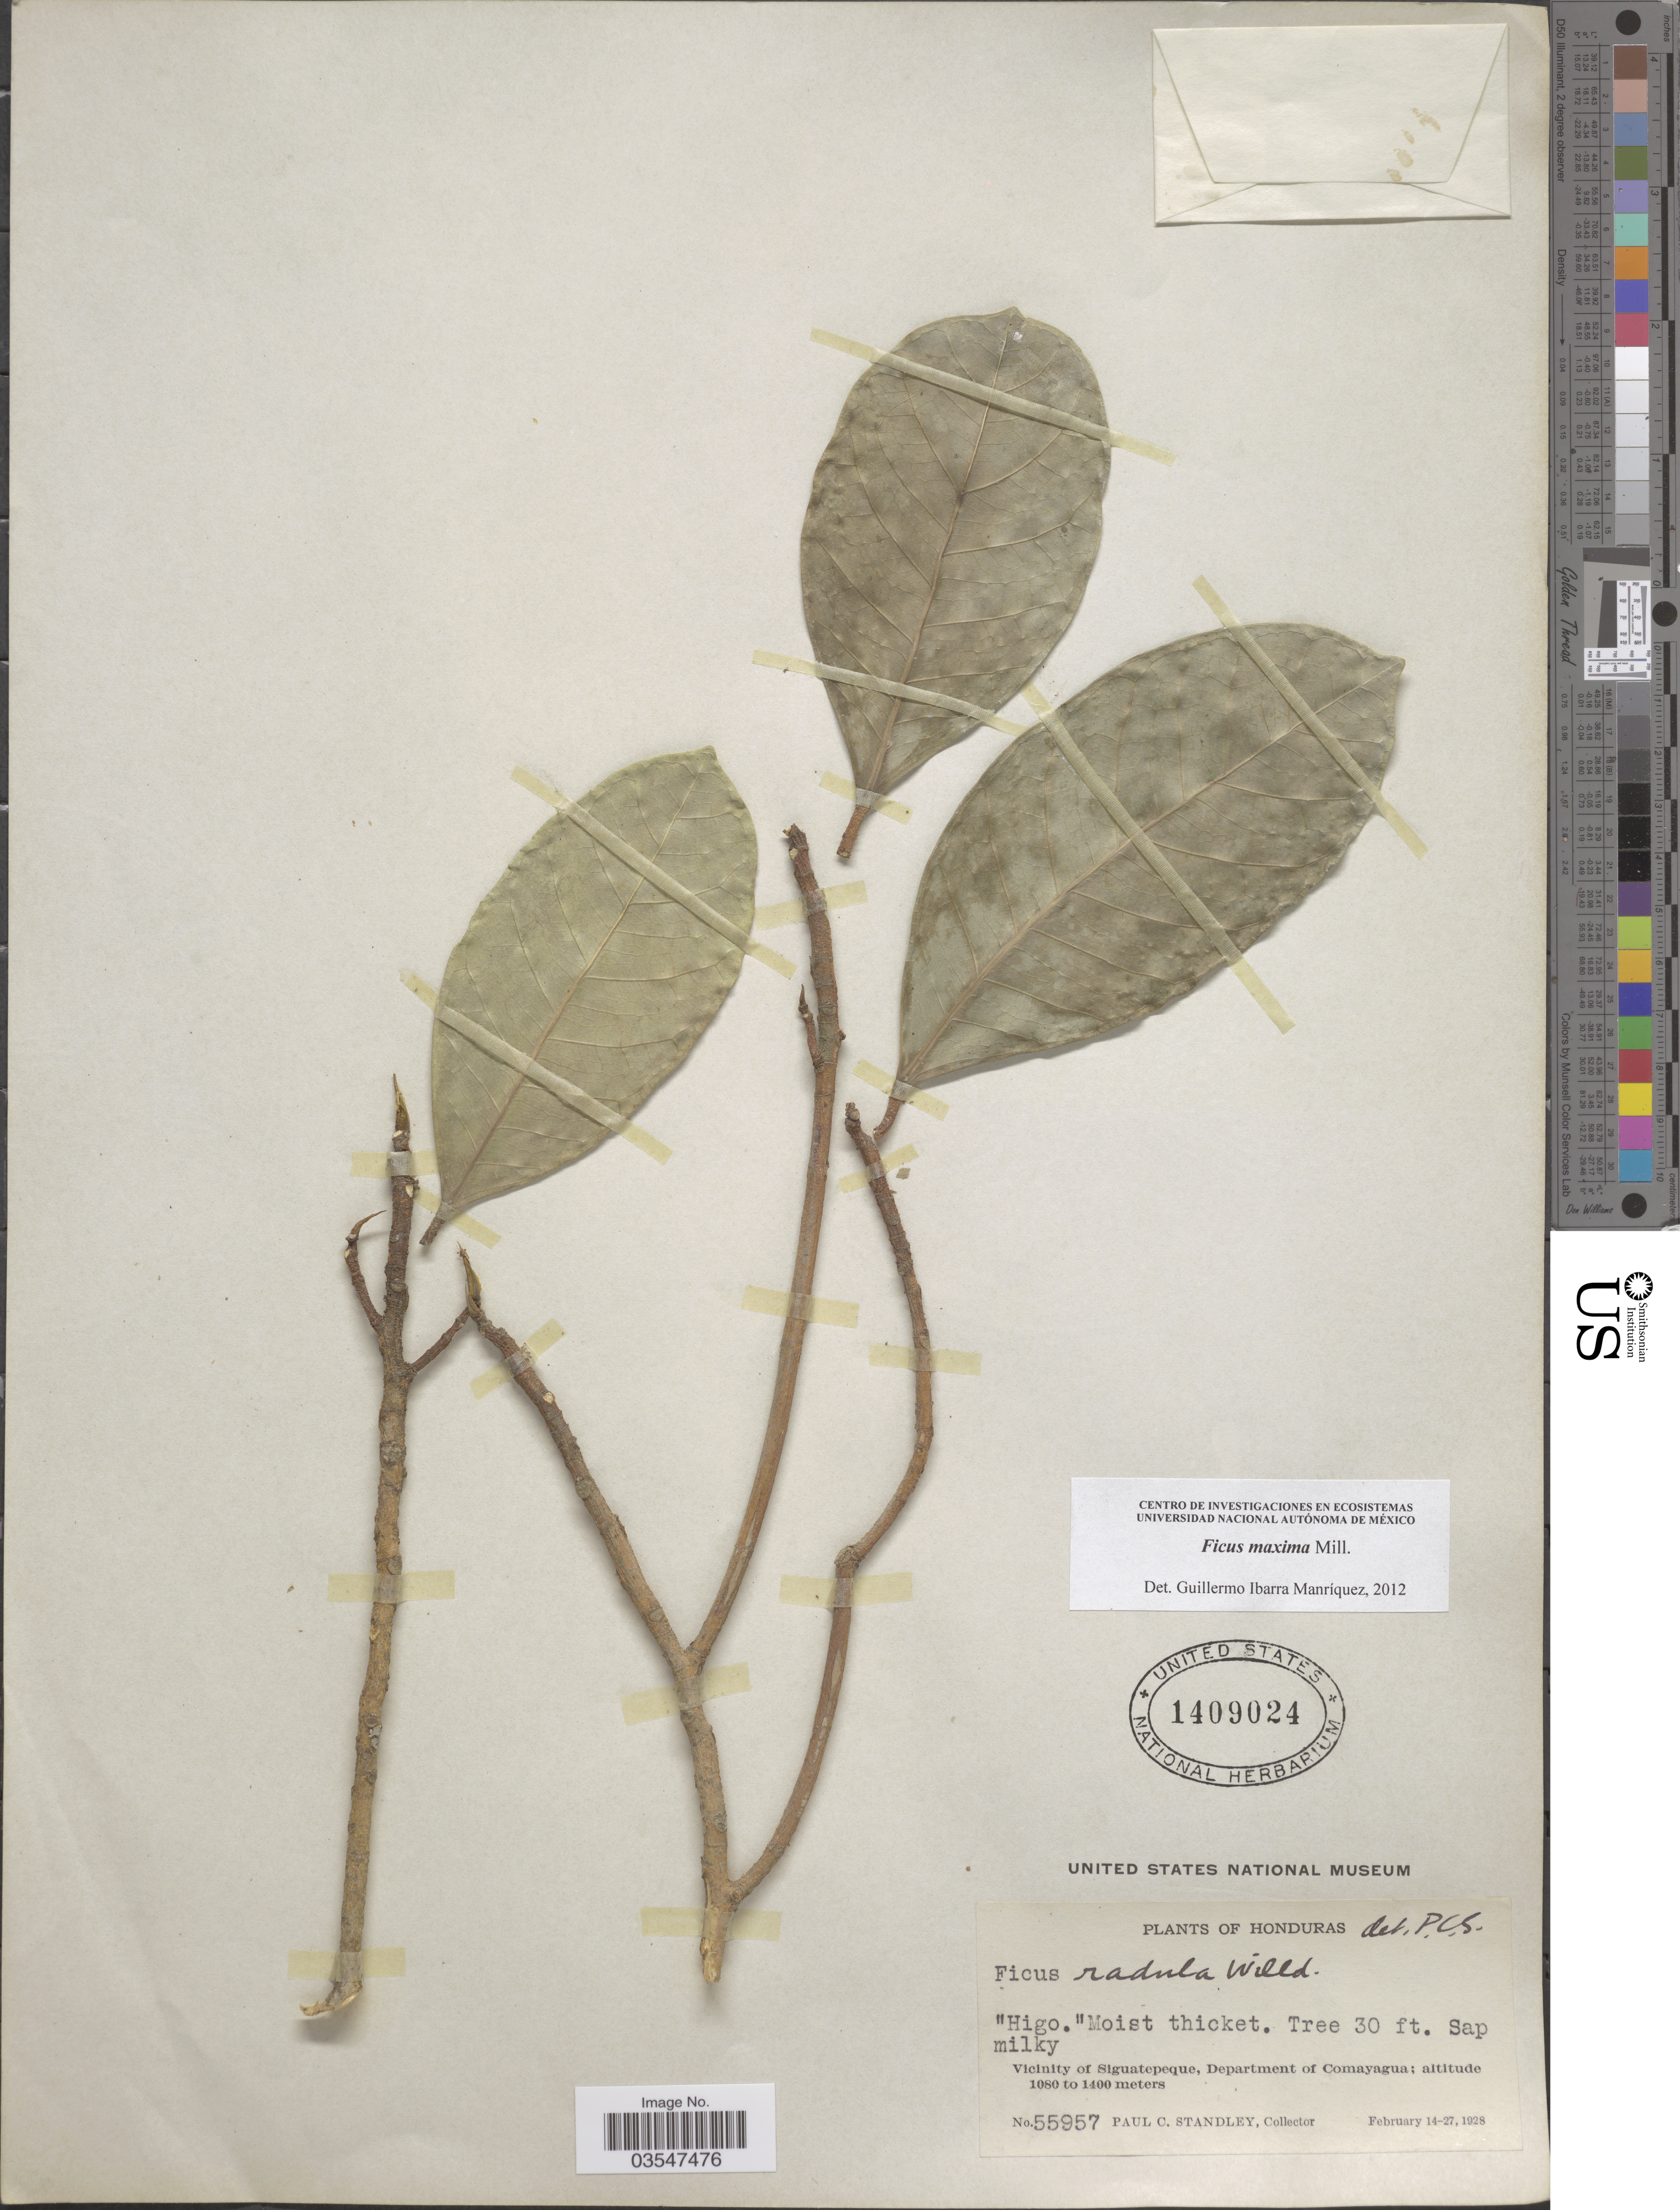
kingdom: Plantae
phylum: Tracheophyta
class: Magnoliopsida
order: Rosales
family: Moraceae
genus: Ficus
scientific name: Ficus maxima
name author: Mill.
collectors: P. C. Standley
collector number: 55957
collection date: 1928-02-14/1928-02-27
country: Honduras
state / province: Comayagua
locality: Vicinity of Siguatepeque, Department of Comayagua.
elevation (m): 1080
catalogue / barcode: US 1409024